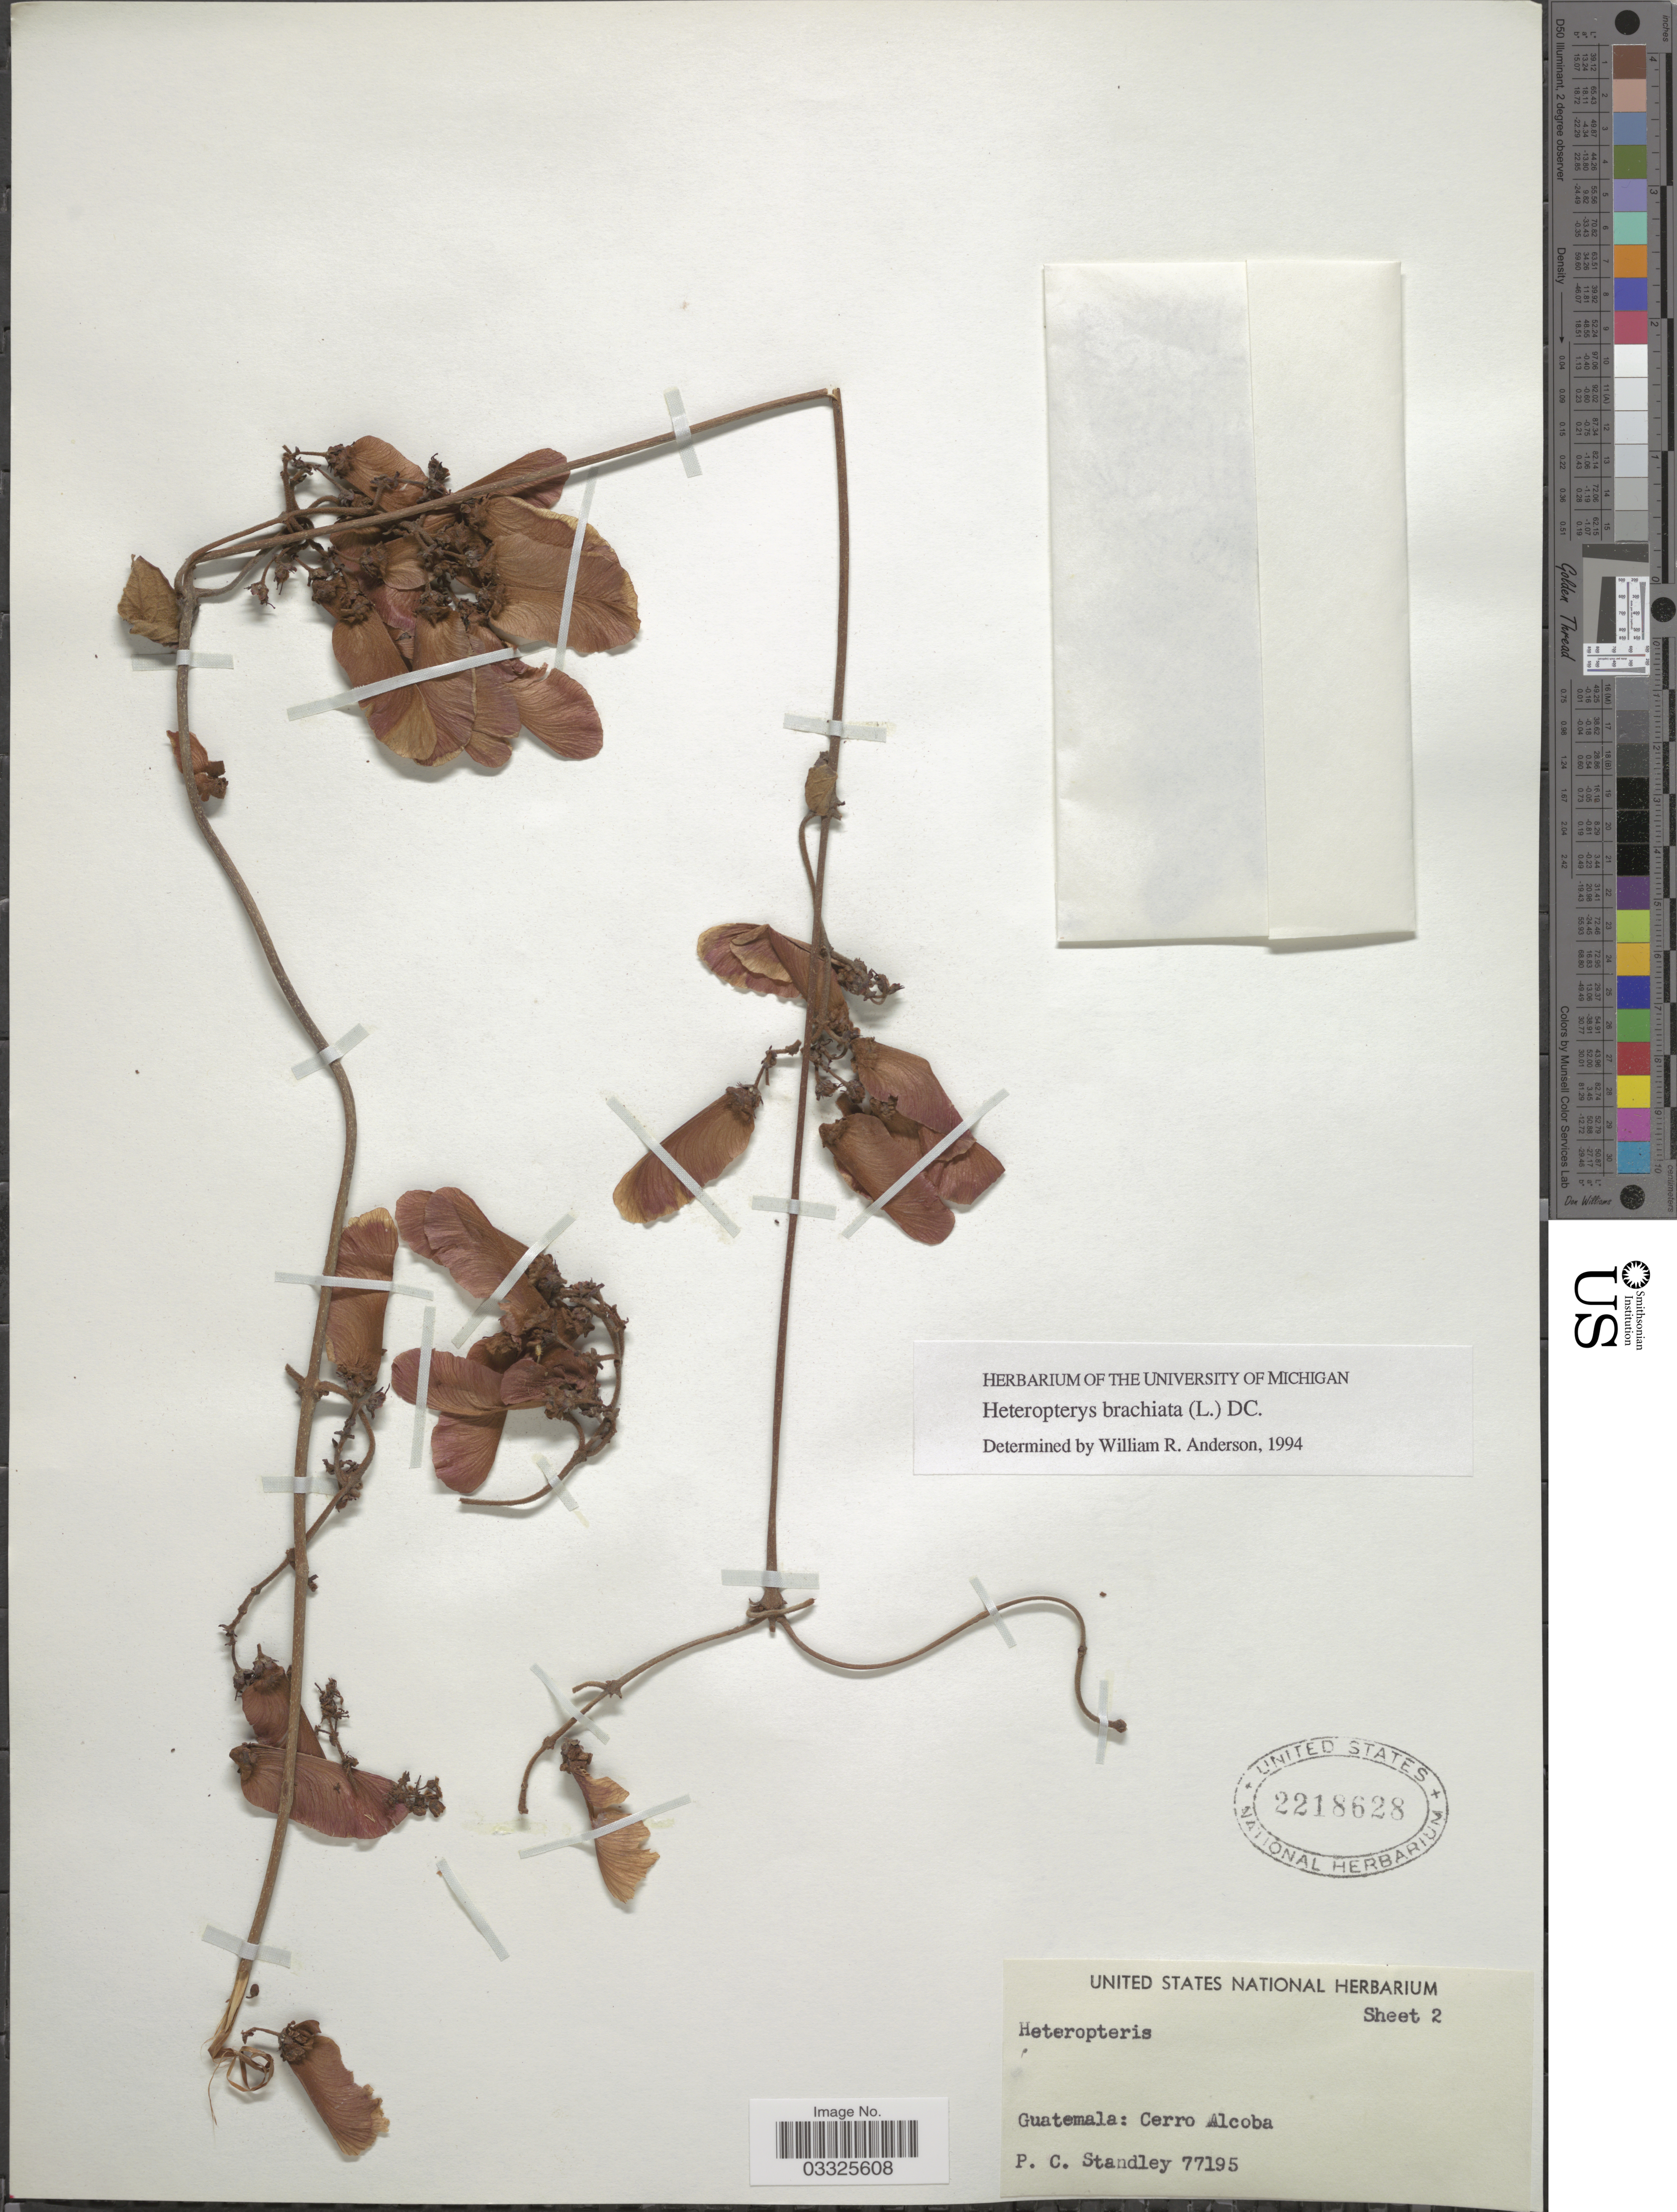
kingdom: Plantae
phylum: Tracheophyta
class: Magnoliopsida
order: Malpighiales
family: Malpighiaceae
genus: Heteropterys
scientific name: Heteropterys brachiata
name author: (L.) DC.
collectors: P. C. Standley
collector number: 77195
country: Guatemala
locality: Cerro Alcoba.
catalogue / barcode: US 2218628